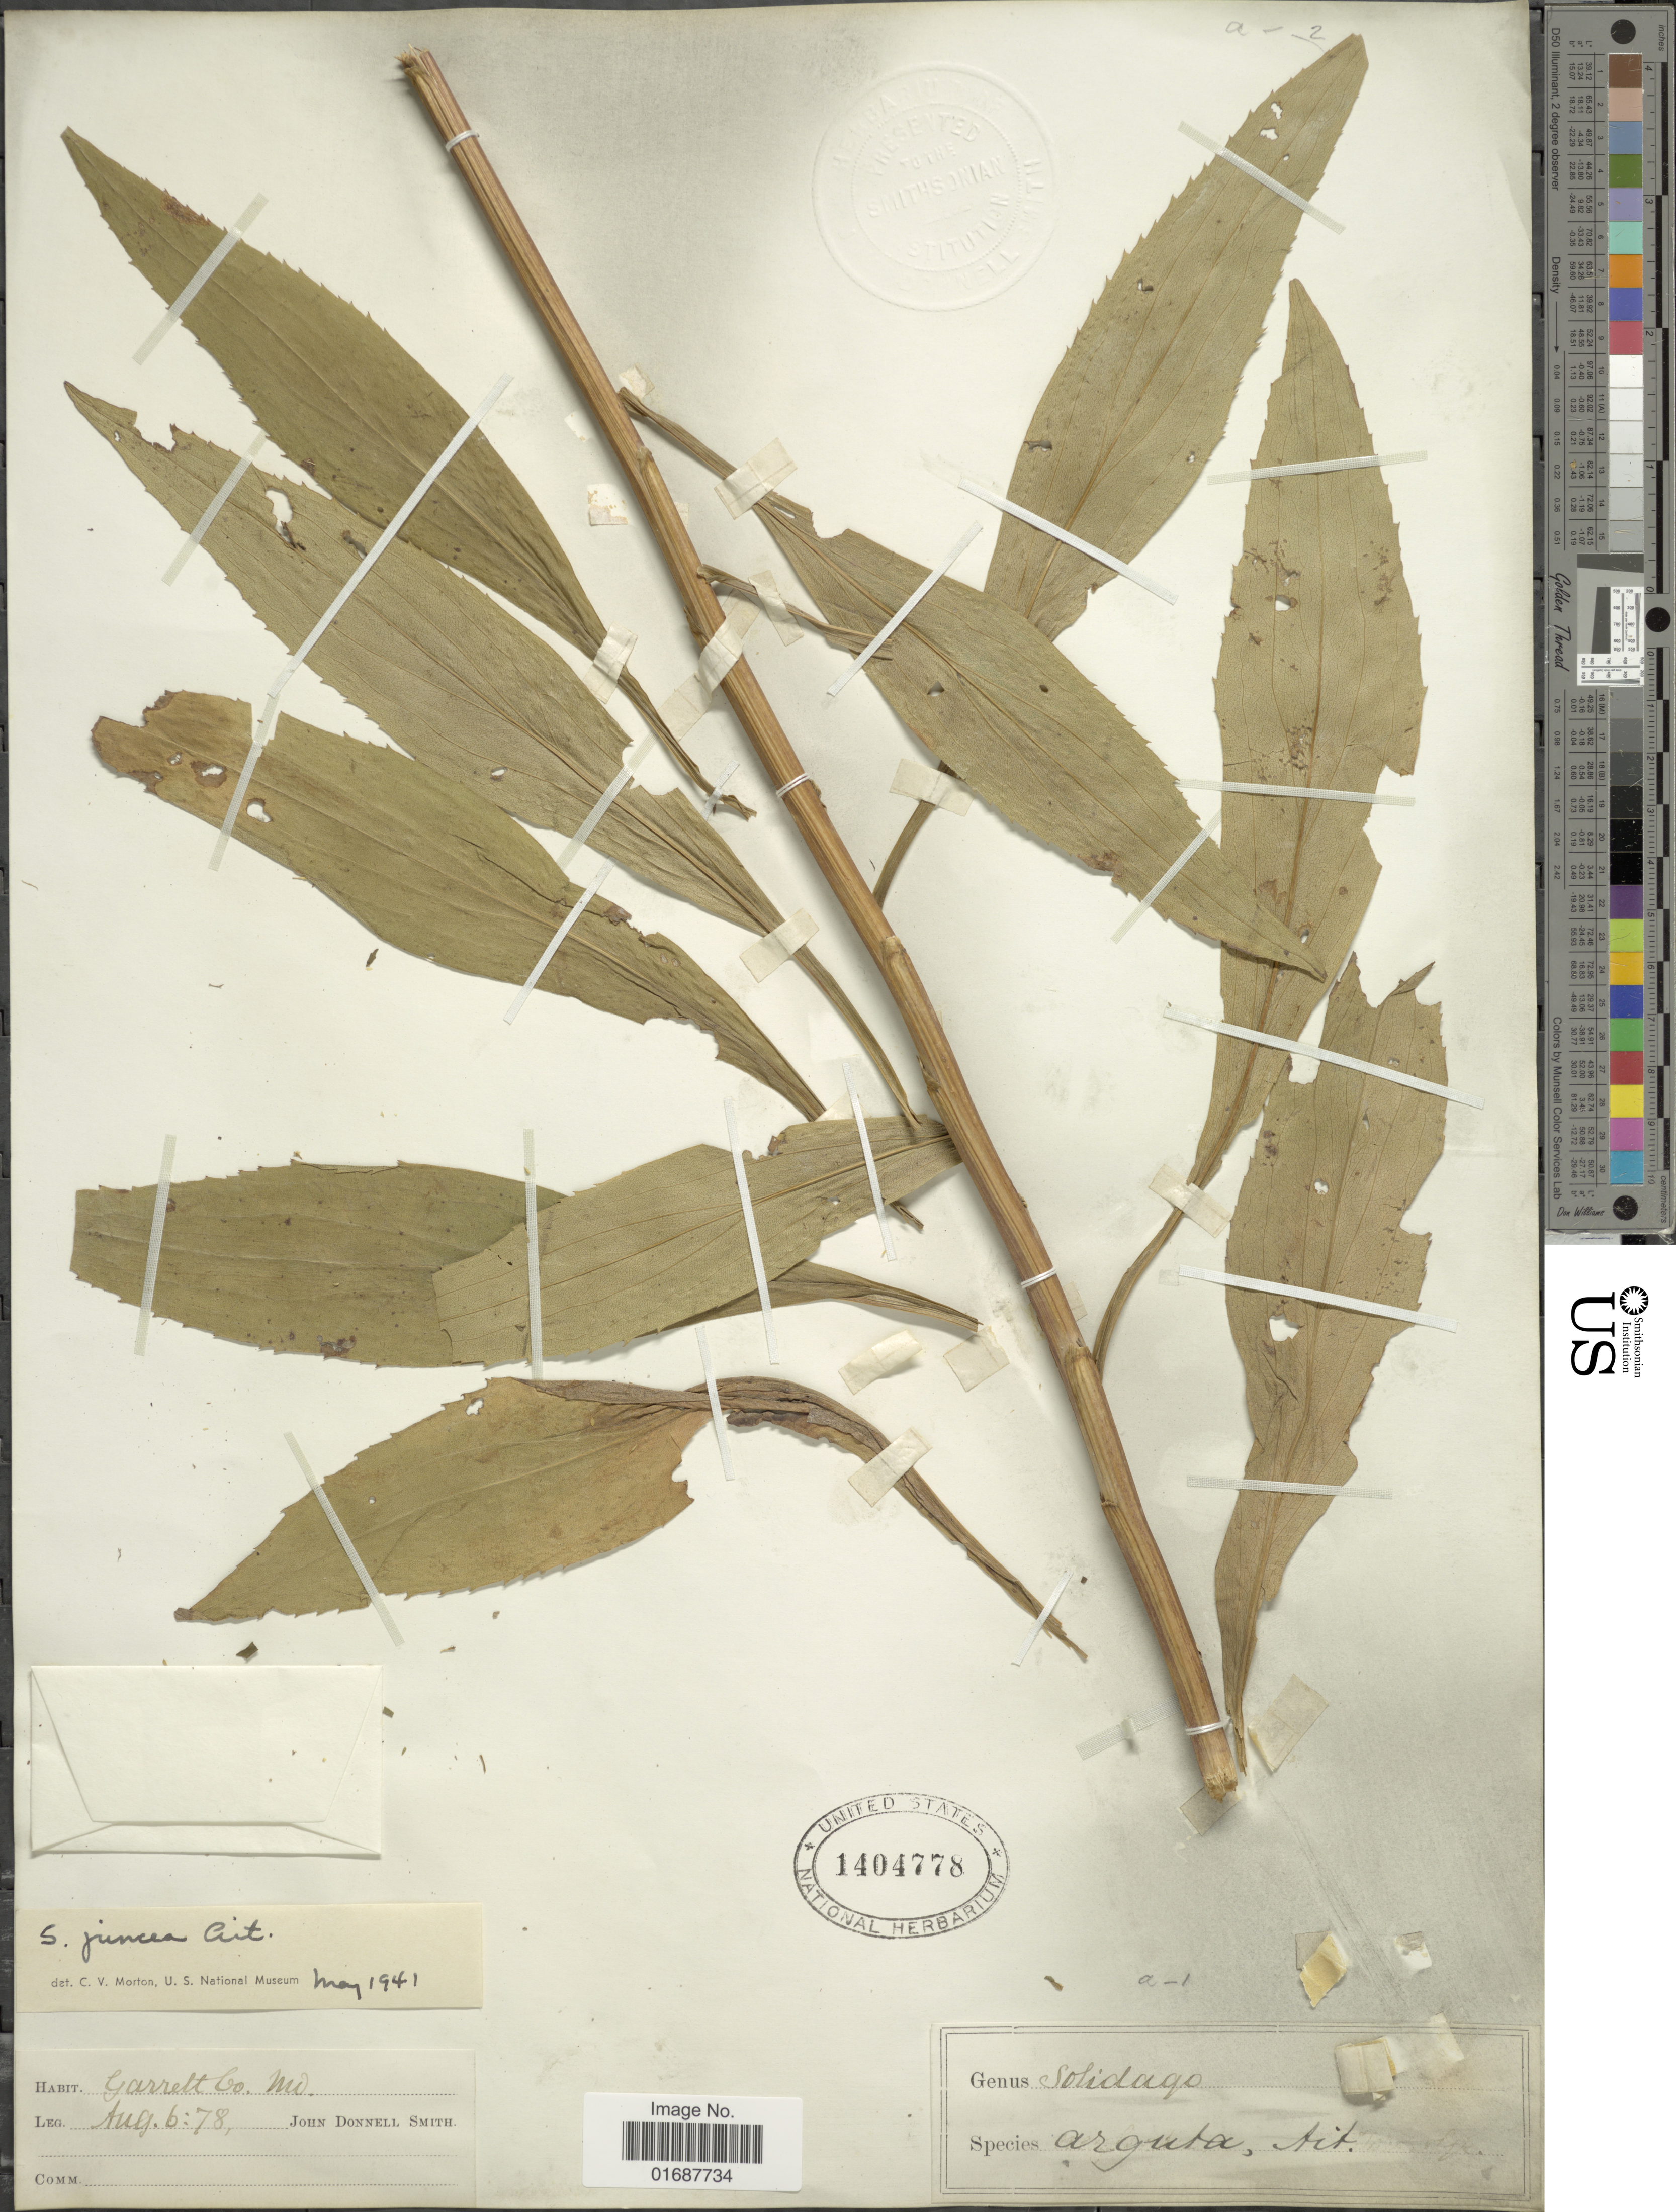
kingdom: Plantae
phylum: Tracheophyta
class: Magnoliopsida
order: Asterales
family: Asteraceae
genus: Solidago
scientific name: Solidago juncea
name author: Aiton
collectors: J. Donnell Smith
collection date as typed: Transcribed d/m/y: 6/8/78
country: United States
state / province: Maryland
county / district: Garrett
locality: Garrett Co.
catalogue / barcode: US 1404778